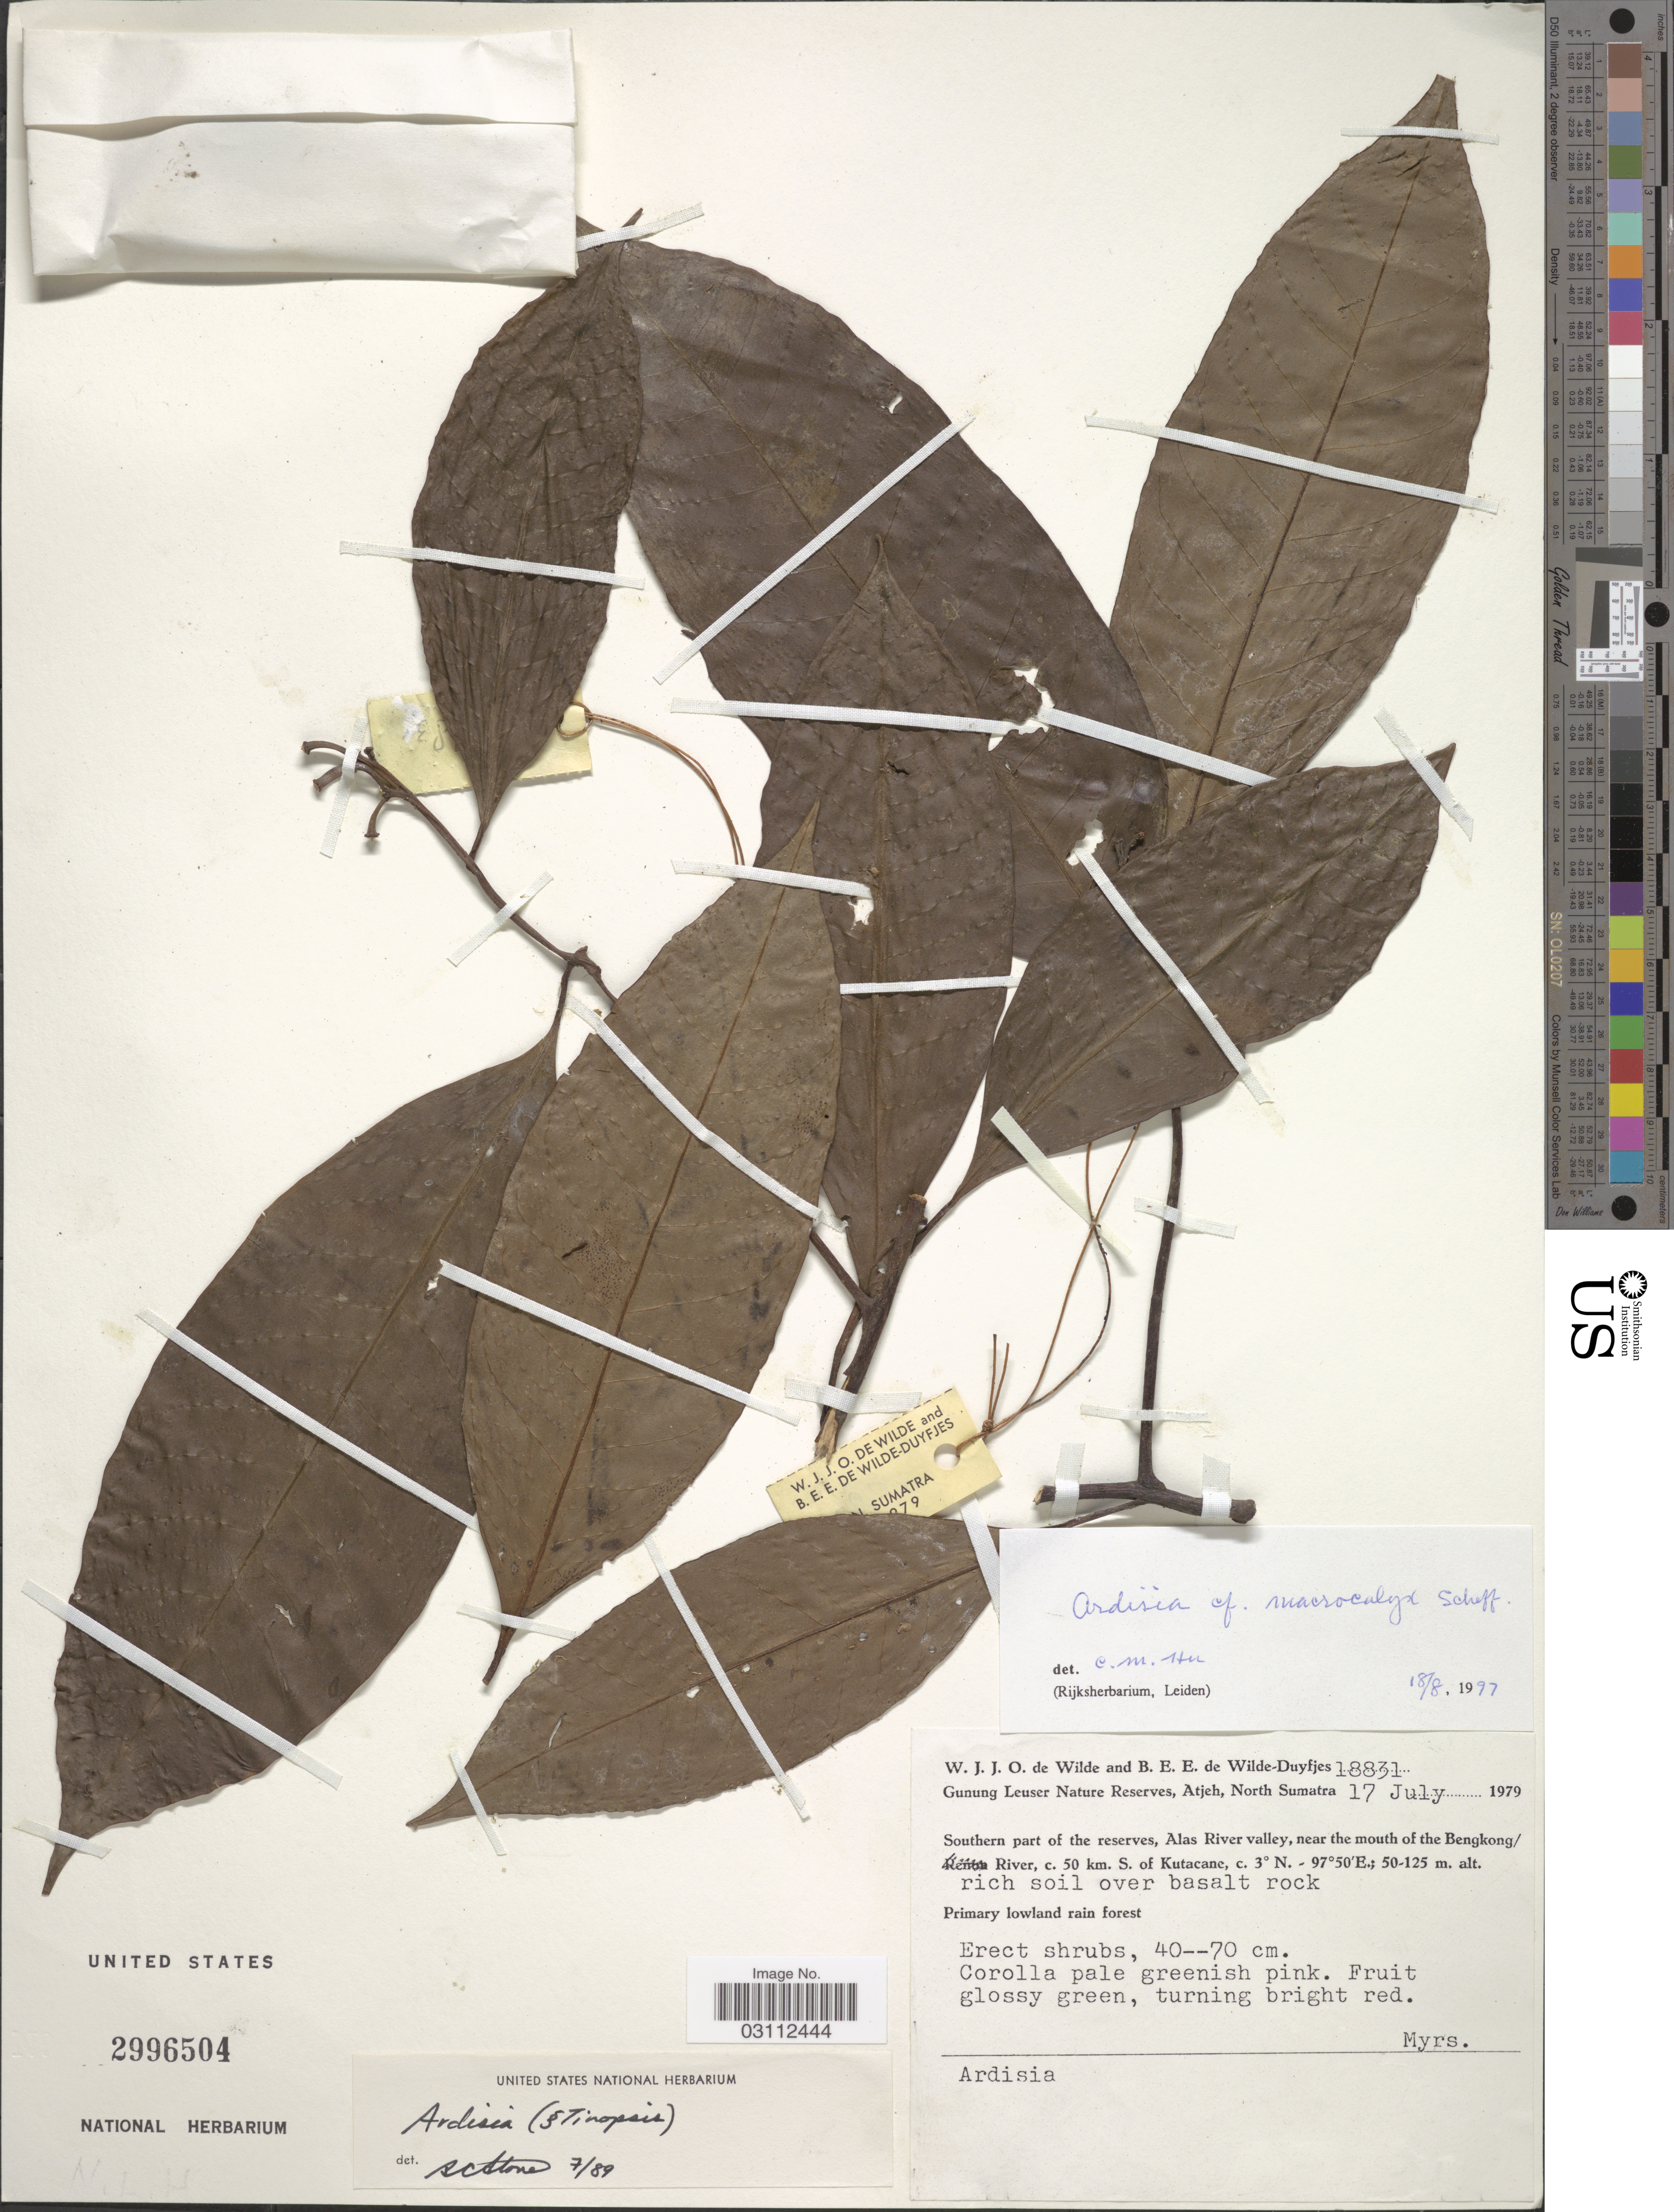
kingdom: Plantae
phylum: Tracheophyta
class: Magnoliopsida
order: Ericales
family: Primulaceae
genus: Ardisia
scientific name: Ardisia macrocalyx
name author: Scheff.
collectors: W. J. de Wilde & B. E. de Wilde-Duyfjes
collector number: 18831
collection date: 1979-07-17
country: Indonesia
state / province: Sumatra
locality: Gunung Leuser Nature Reserve, Atjeh, North Sumatra. Southern part of the reserves, Alas River valley, near the mouth of the Bengkong/ River, c. 50 km. S. of Kutacane.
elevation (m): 50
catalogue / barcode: US 2996504